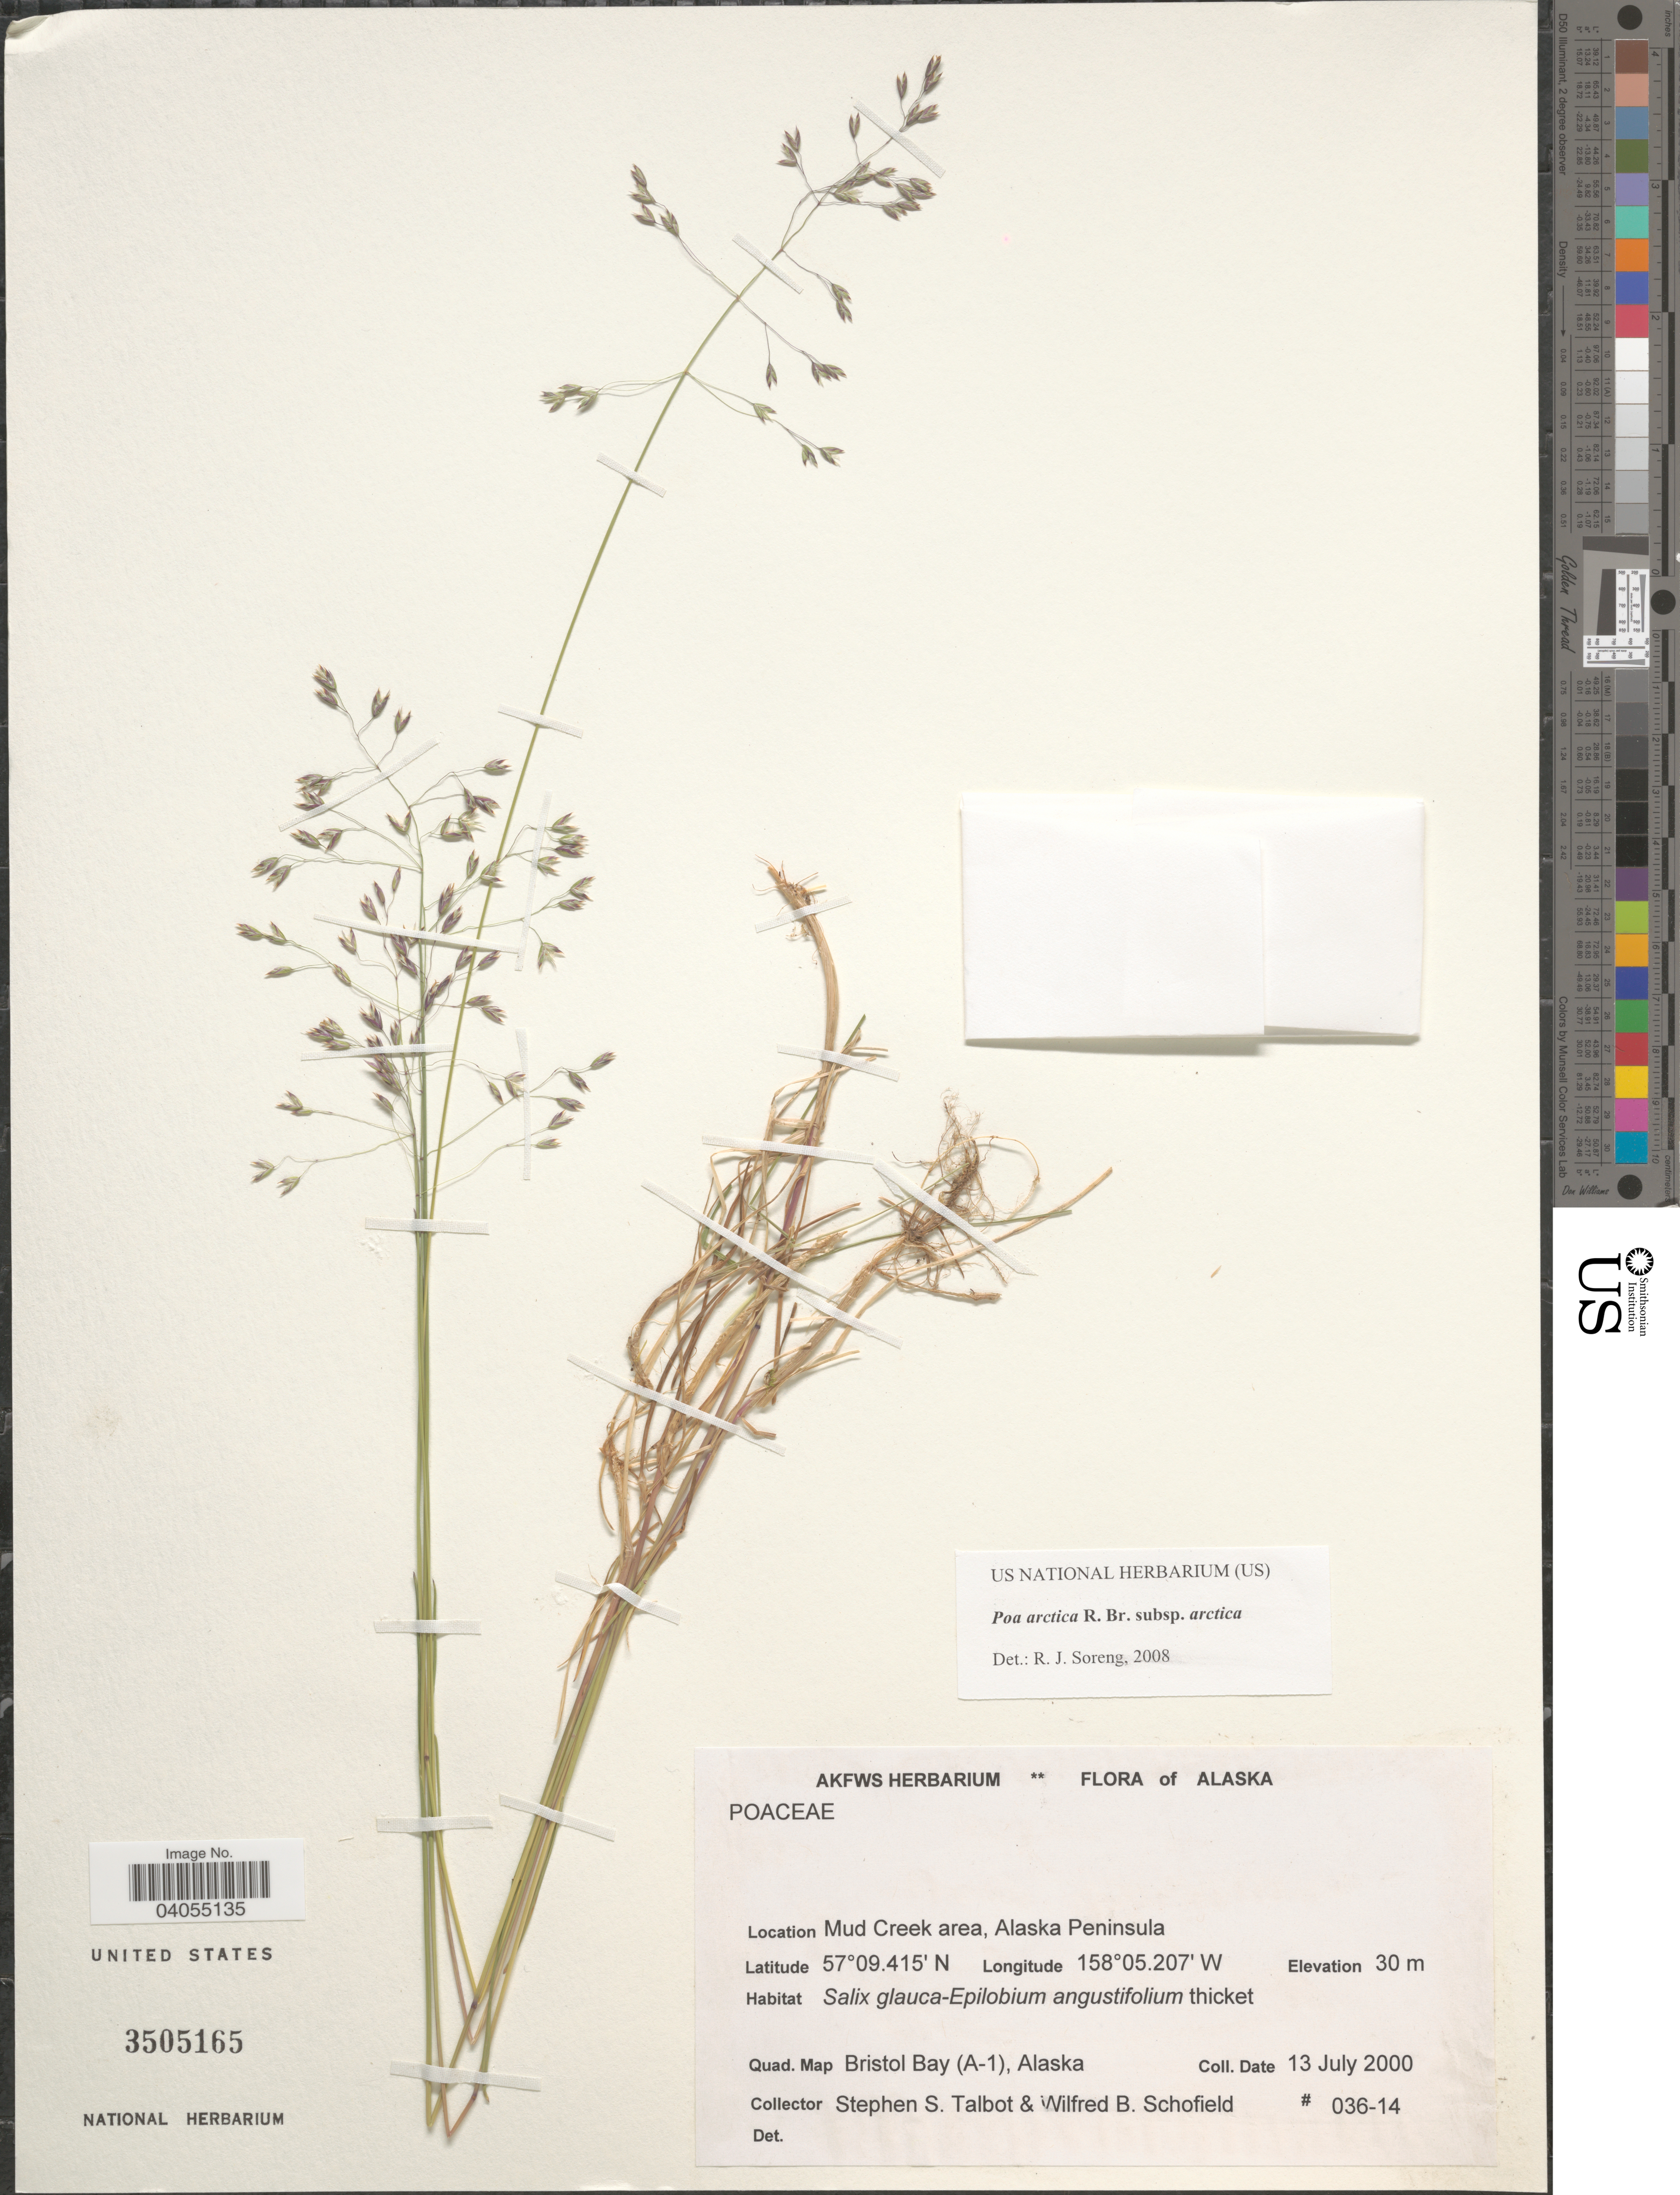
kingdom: Plantae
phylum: Tracheophyta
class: Liliopsida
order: Poales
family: Poaceae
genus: Poa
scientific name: Poa arctica subsp. arctica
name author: R. Br.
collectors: S. S. Talbot & W. Schofield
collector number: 036-14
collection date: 2000-07-13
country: United States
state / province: Alaska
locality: Mud Creek area, Alaska Peninsula. Quad. Map Bristol Bay (A-1).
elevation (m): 30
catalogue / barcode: US 3505165